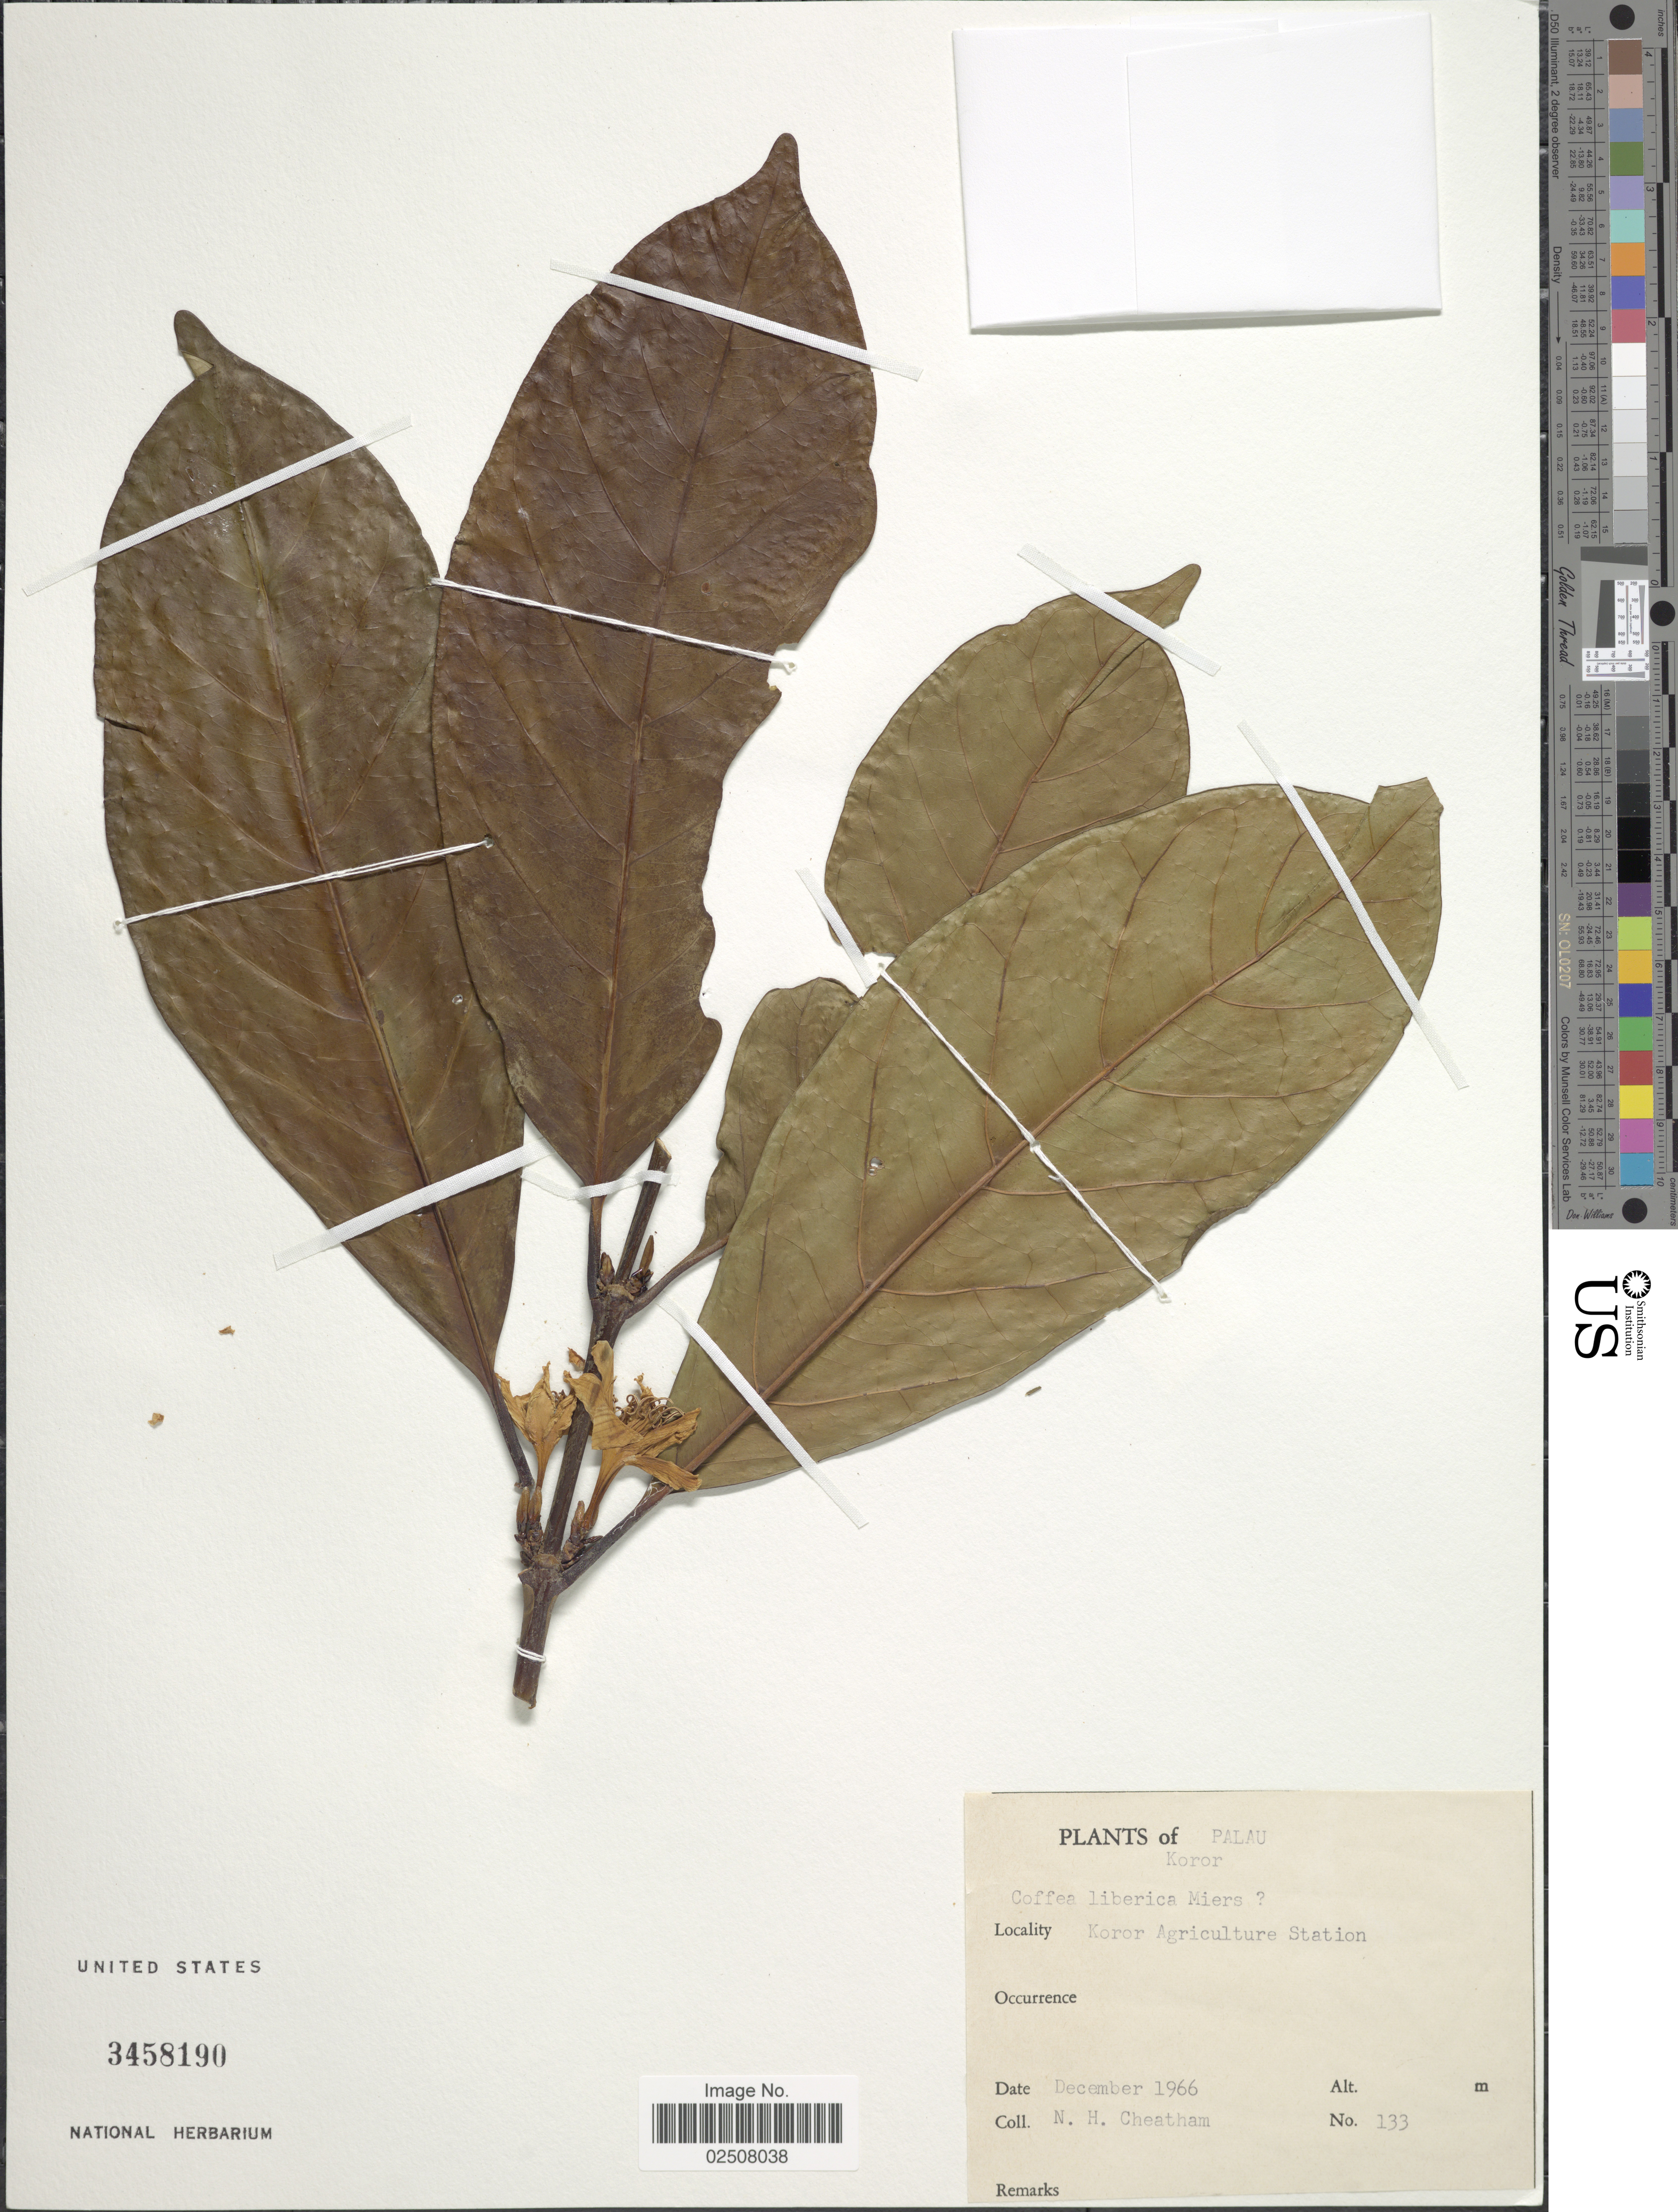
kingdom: Plantae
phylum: Tracheophyta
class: Magnoliopsida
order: Gentianales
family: Rubiaceae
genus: Coffea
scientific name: Coffea liberica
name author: Hiern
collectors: N. H. Cheatham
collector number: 133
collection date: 1966-12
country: Palau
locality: Palau, Koror, Koror Agriculture Station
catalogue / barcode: US 3458190